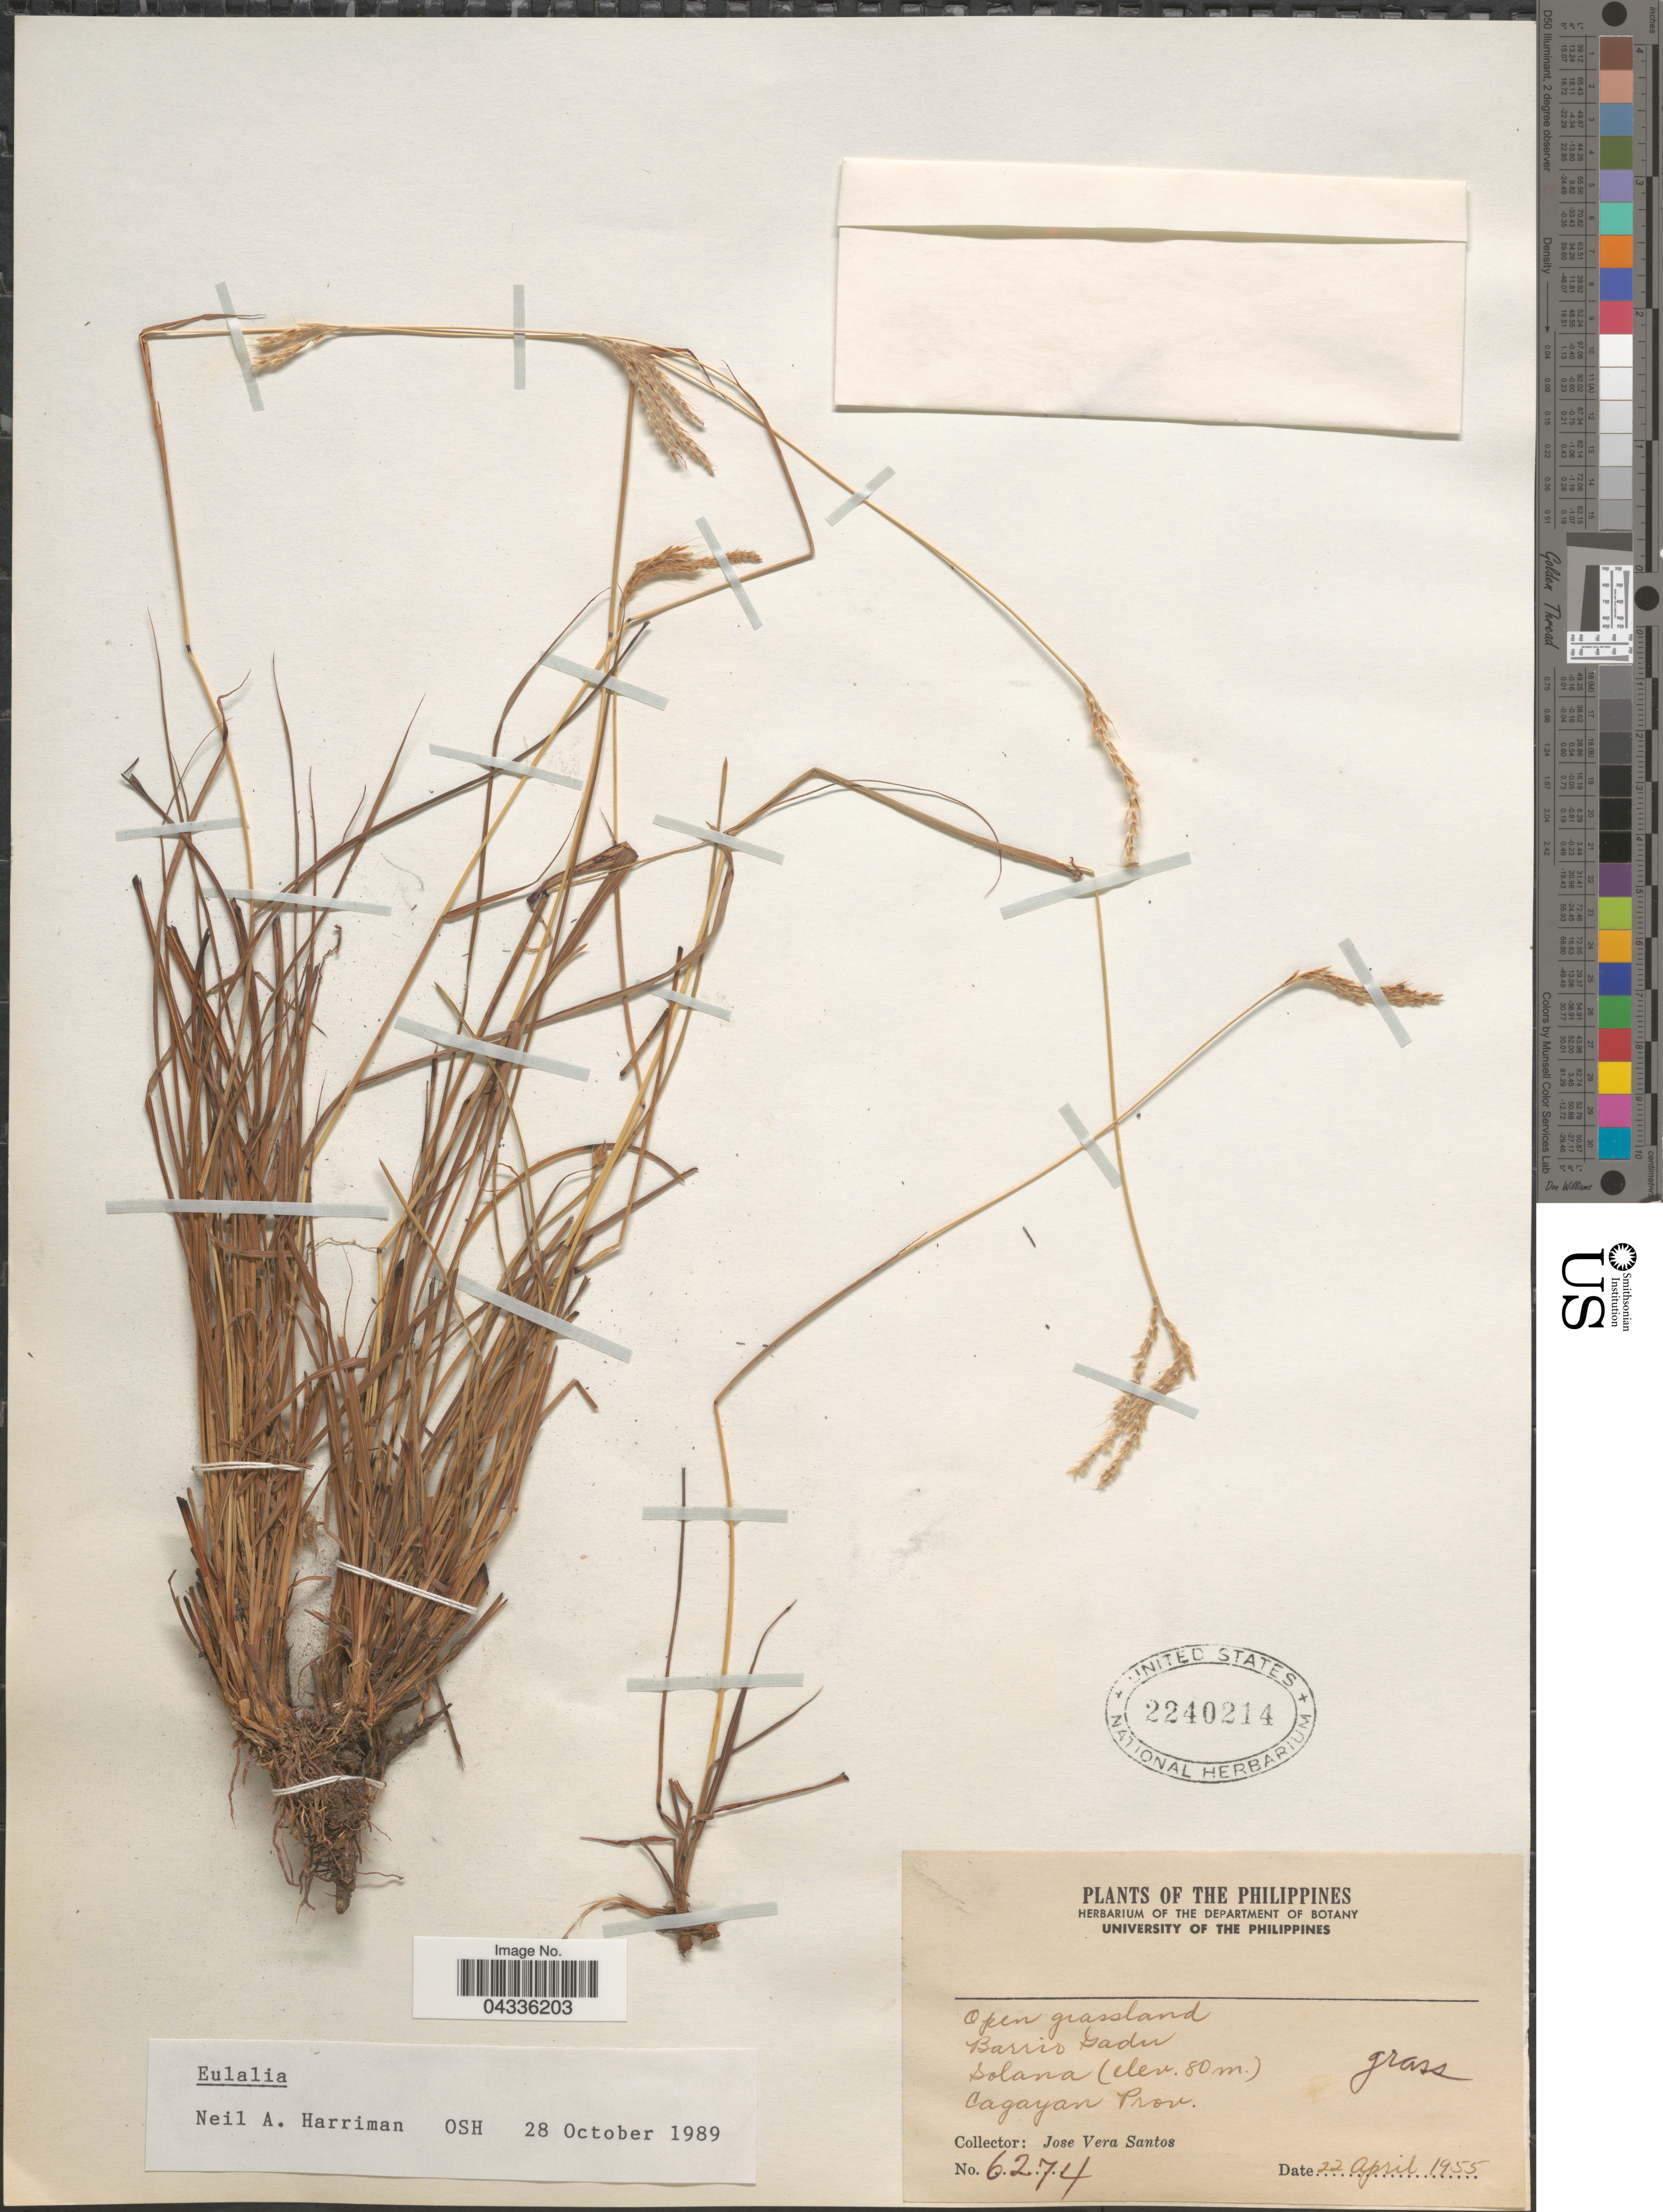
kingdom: Plantae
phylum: Tracheophyta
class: Liliopsida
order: Poales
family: Poaceae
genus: Eulalia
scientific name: Eulalia sp.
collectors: J. Vera Santos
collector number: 6274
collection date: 1955-04-22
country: Philippines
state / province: Cagayan Valley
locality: Barrio Gadu. Solana. Cagayan Prov.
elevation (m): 80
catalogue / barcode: US 2240214